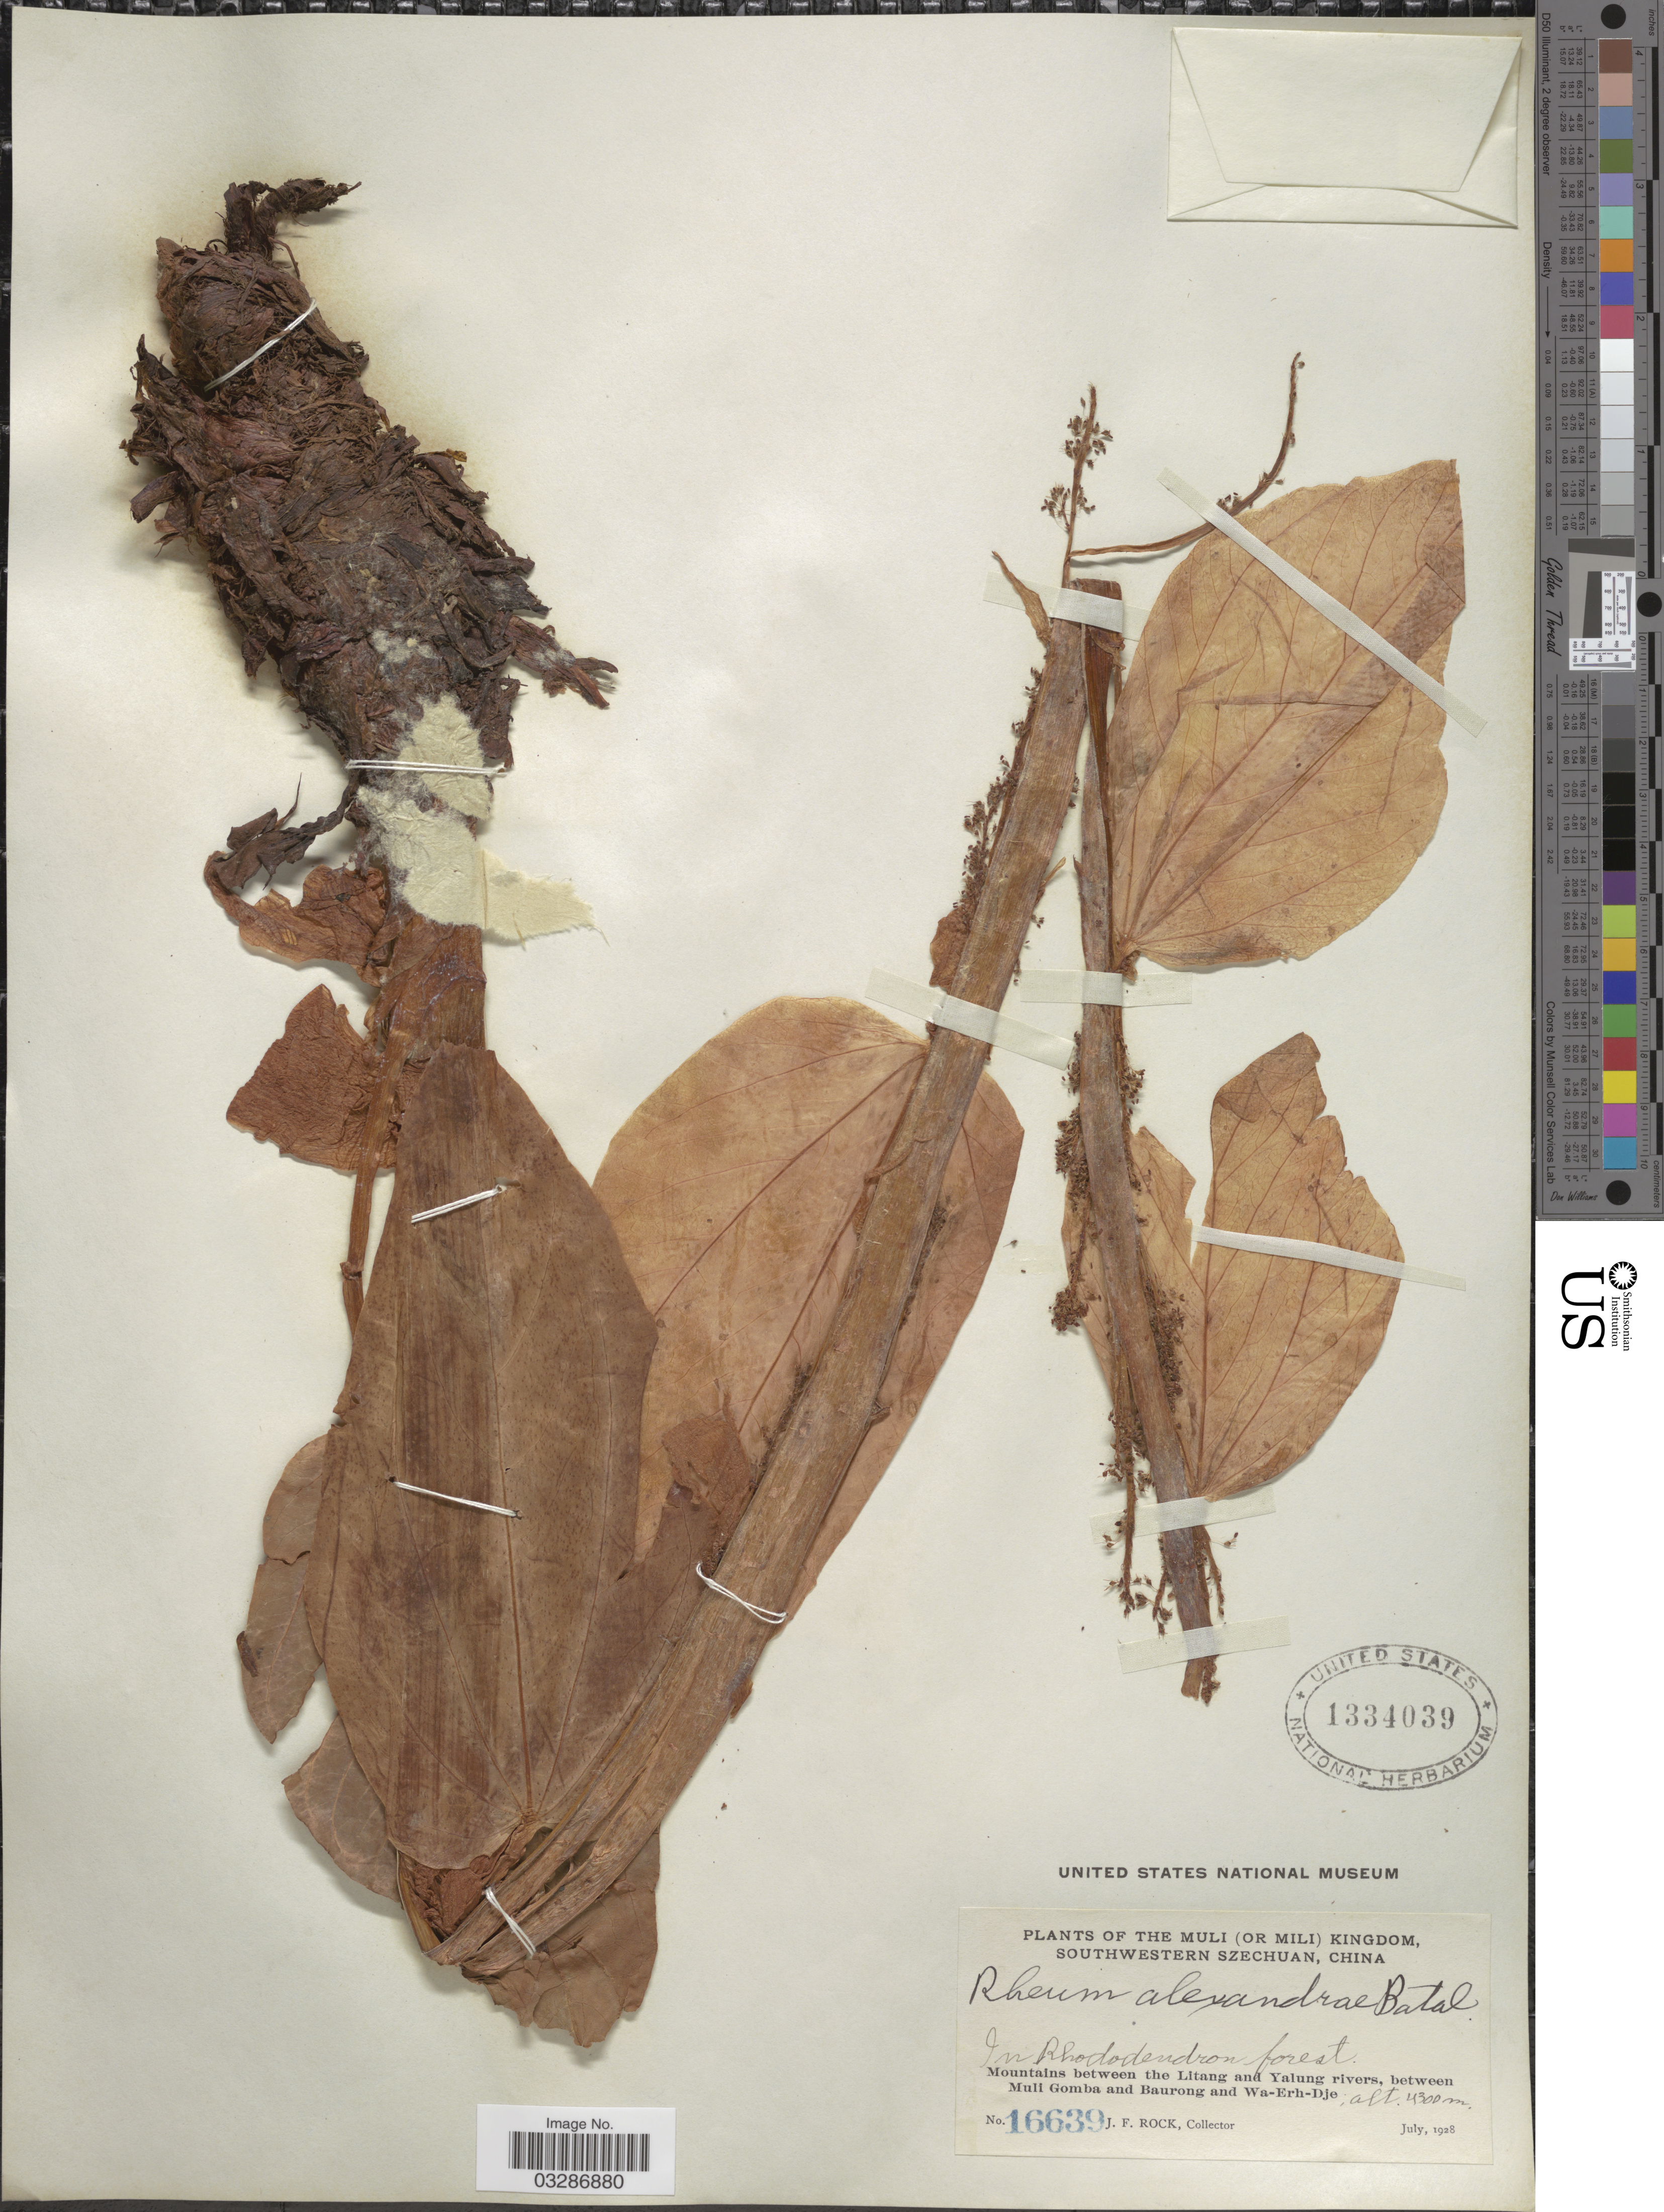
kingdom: Plantae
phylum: Tracheophyta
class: Magnoliopsida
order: Caryophyllales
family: Polygonaceae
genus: Rheum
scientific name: Rheum alexandrae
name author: Batalin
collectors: J. Rock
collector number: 16639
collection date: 1928-07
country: China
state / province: Sichuan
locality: The Muli (or Mili) Kingdom, Southwestern Szechuan. Mountains between the Litang and Yalung rivers, between Muli Gomba and Baurong and Wa-Erh-Dje.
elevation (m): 4300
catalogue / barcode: US 1334039